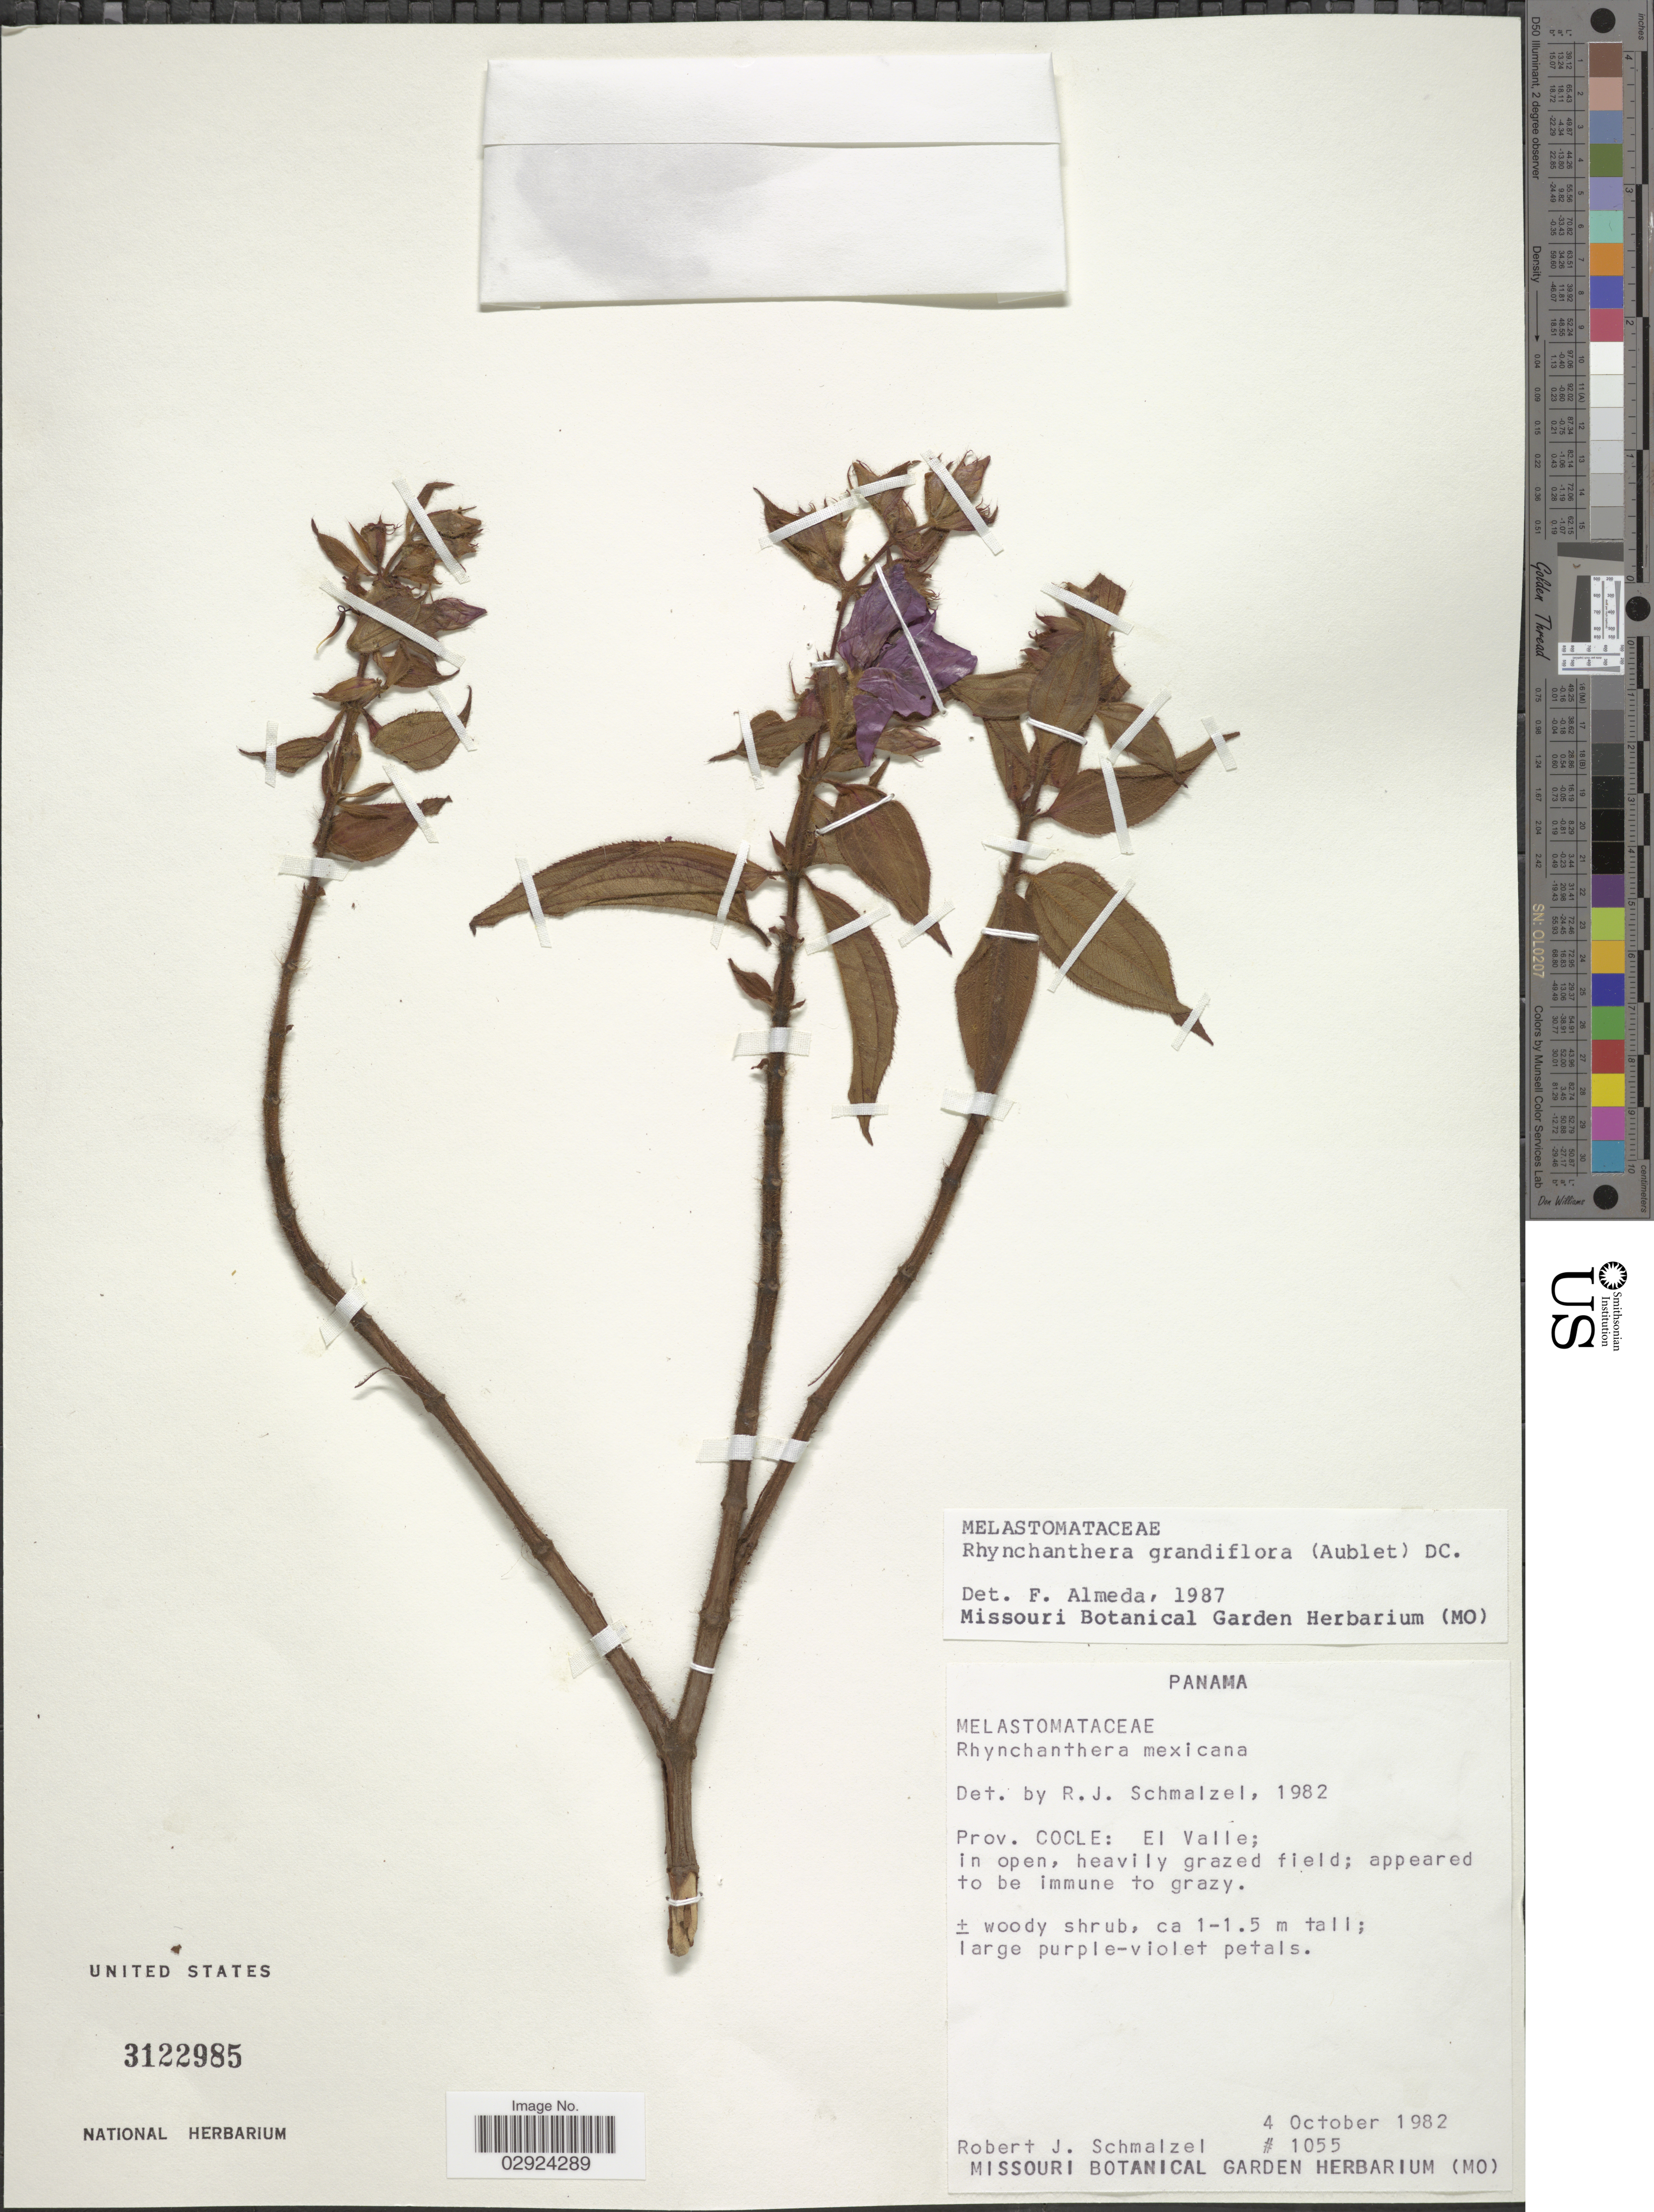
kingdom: Plantae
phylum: Tracheophyta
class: Magnoliopsida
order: Myrtales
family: Melastomataceae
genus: Rhynchanthera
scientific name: Rhynchanthera grandiflora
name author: (Aubl.) DC.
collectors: R. Schmalzel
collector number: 1055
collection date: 1982-10-04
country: Panama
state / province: Coclé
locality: Prov. Cocle: El Valle.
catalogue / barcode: US 3122985